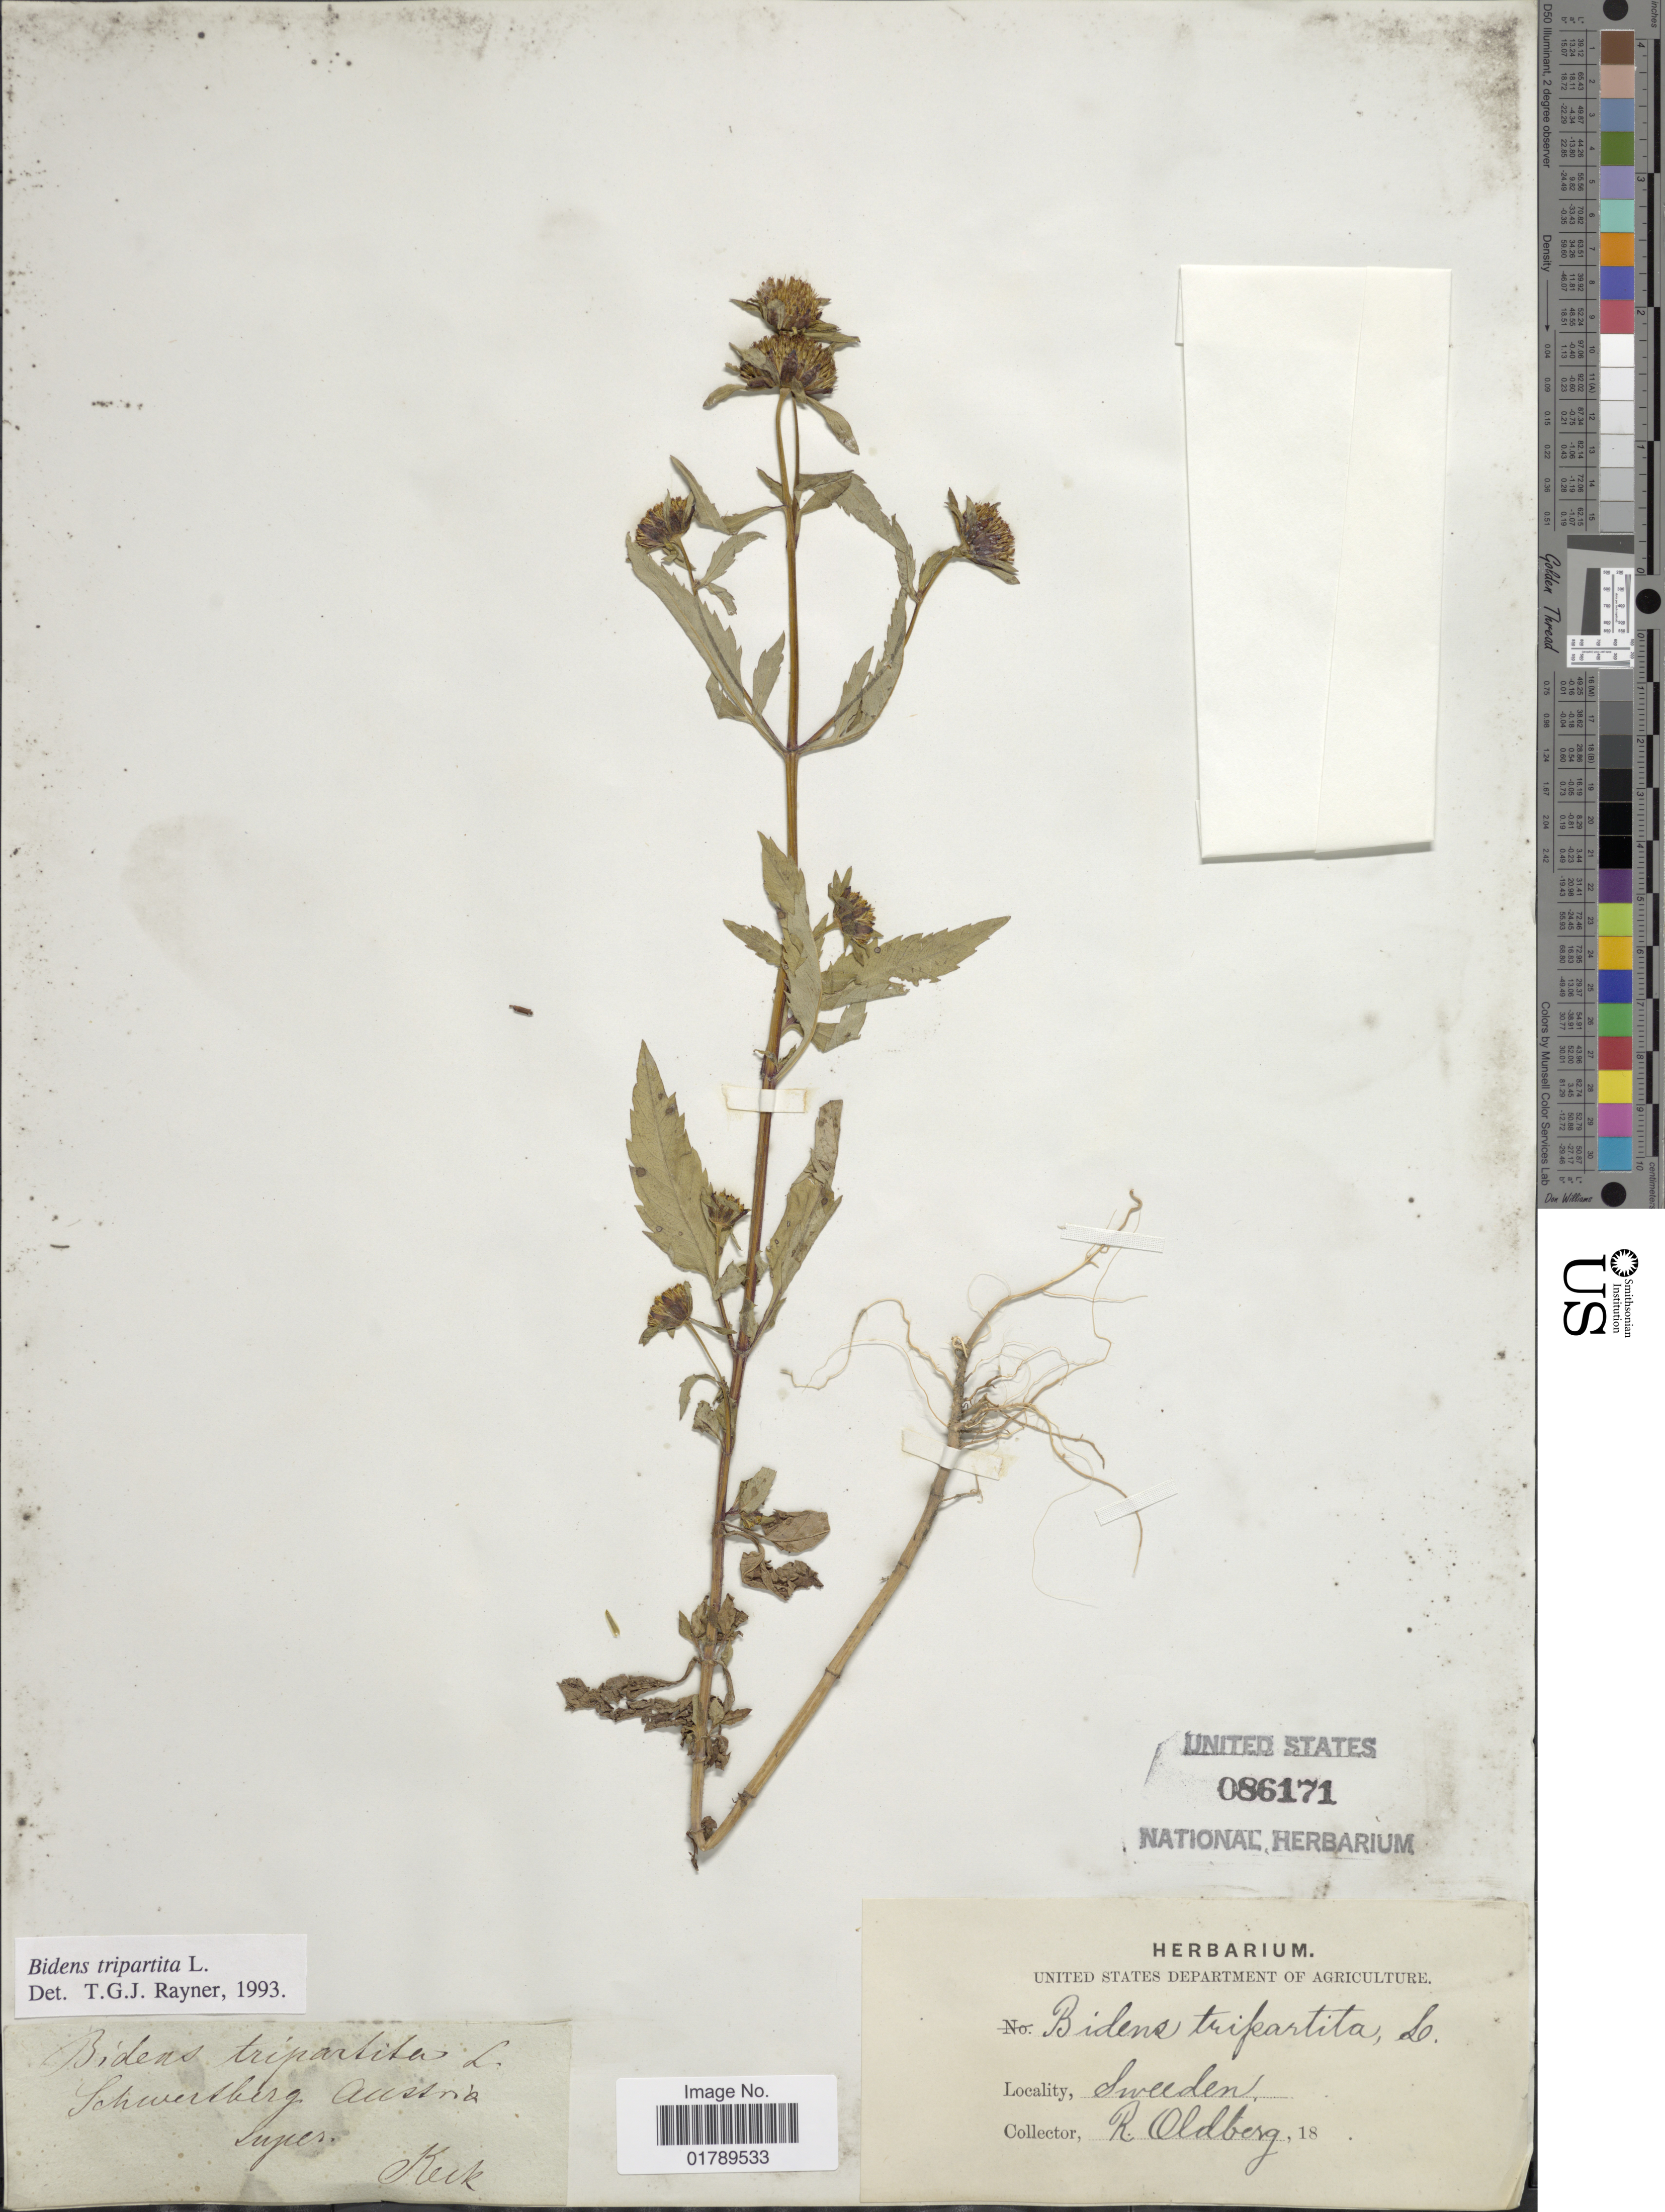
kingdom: Plantae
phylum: Tracheophyta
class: Magnoliopsida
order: Asterales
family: Asteraceae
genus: Bidens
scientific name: Bidens tripartita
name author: L.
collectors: R. Oldberg & -- Keck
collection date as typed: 18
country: Sweden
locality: Schwerkberg Austria. Lupes. Sweden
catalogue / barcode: US 86171